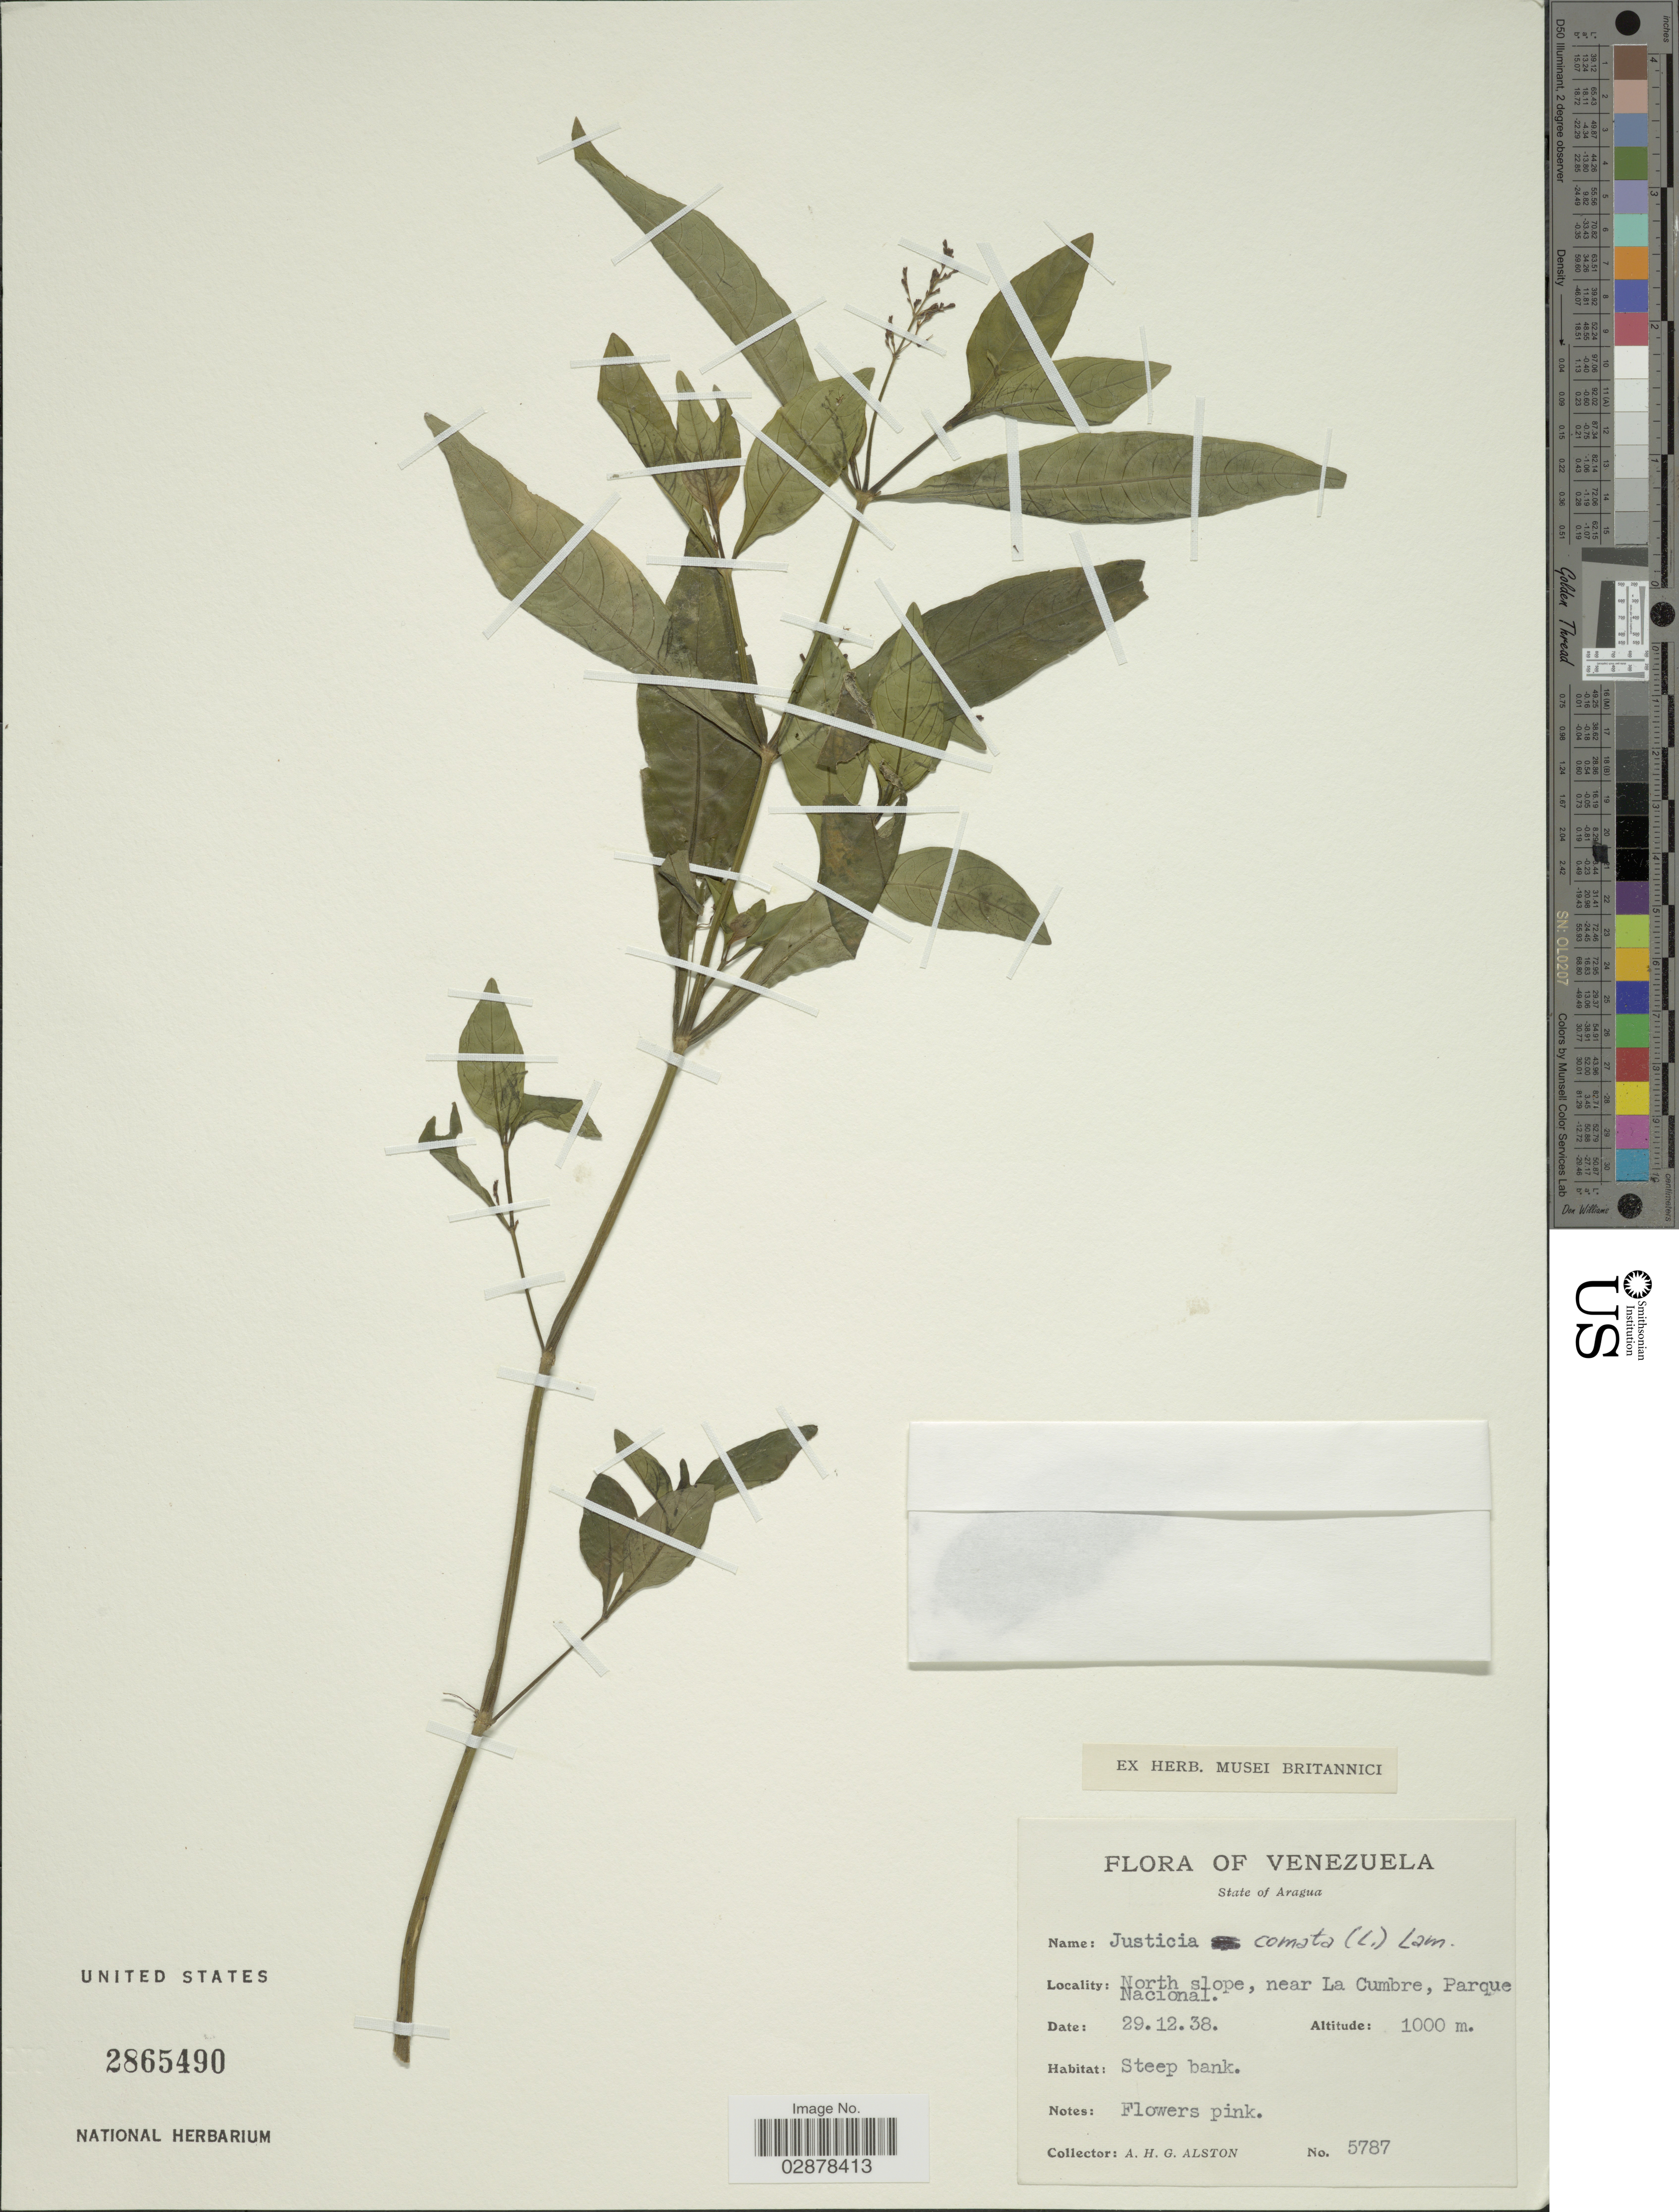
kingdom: Plantae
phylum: Tracheophyta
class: Magnoliopsida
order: Lamiales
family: Acanthaceae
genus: Justicia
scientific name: Justicia comata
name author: (L.) Lam.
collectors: A. H. Alston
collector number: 5787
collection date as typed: Transcribed d/m/y: 29/12/38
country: Venezuela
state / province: Aragua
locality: North slope, near La Cumbre, Parque Nacional.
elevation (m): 1000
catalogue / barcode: US 2865490